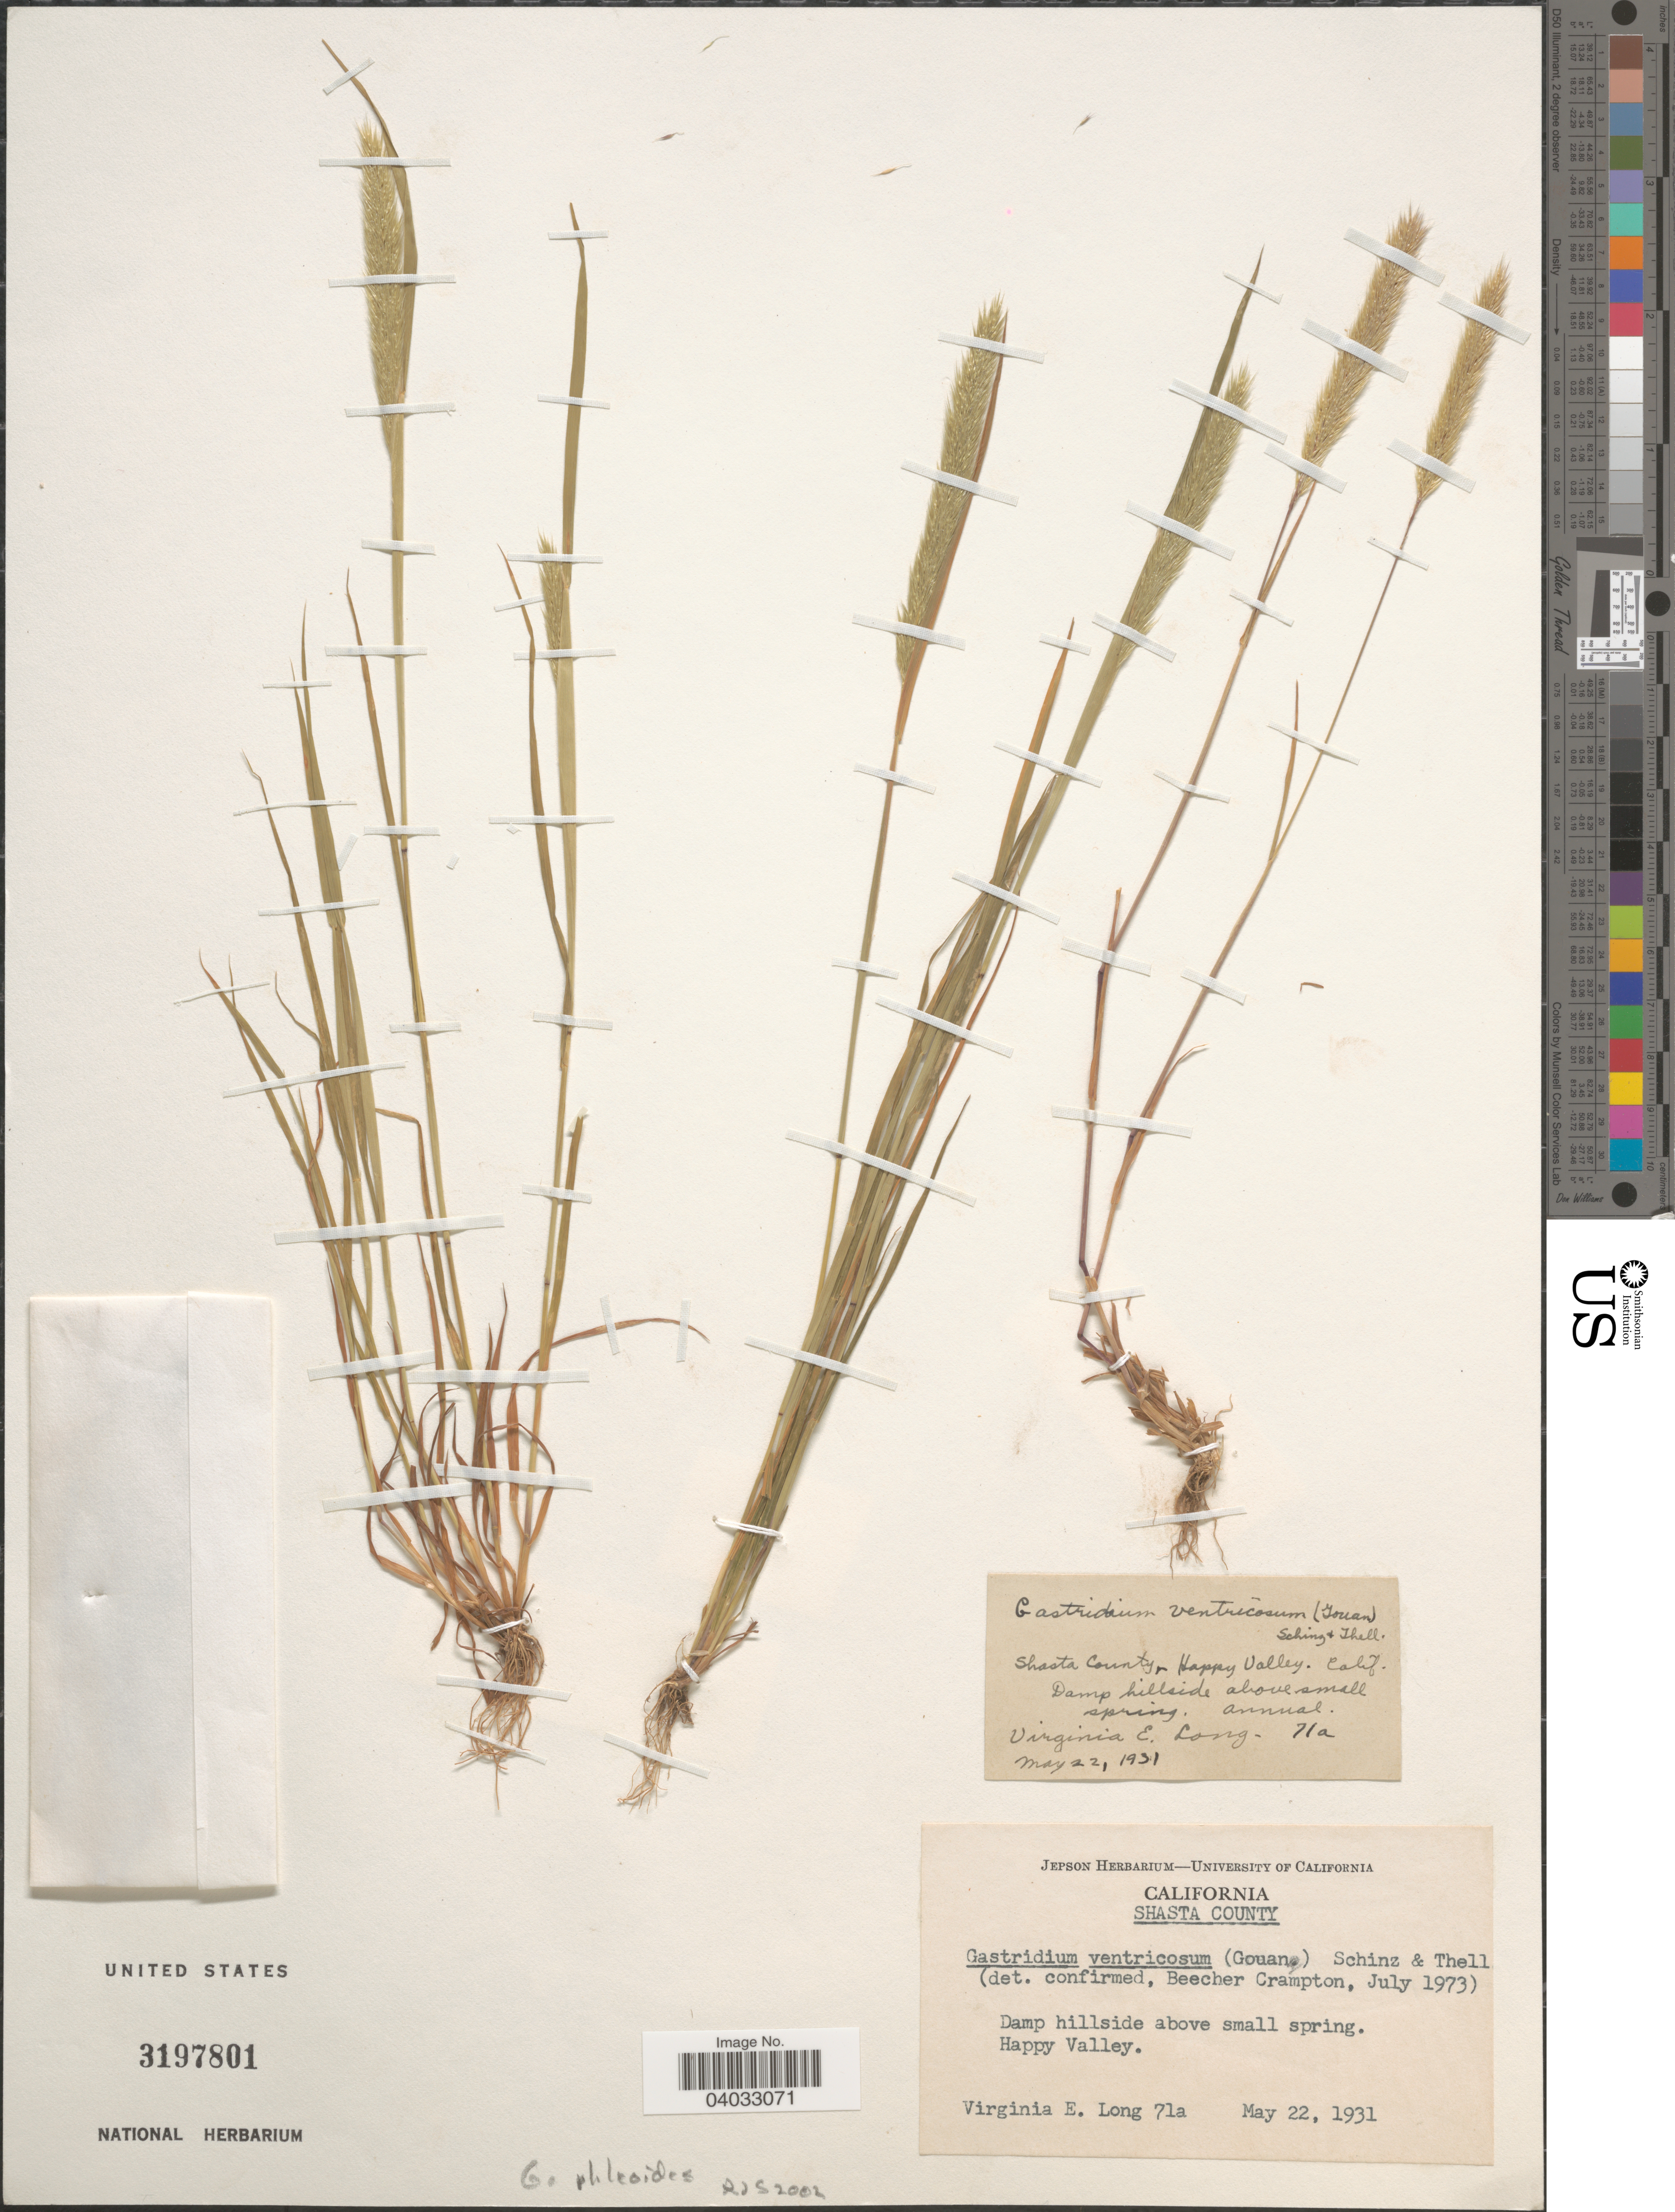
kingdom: Plantae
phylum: Tracheophyta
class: Liliopsida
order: Poales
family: Poaceae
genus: Gastridium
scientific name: Gastridium phleoides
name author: (Nees) C.E. Hubb.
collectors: V. Long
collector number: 71a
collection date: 1931-05-22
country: United States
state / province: California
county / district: Shasta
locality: Shasta County. Happy Valley.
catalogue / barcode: US 3197801